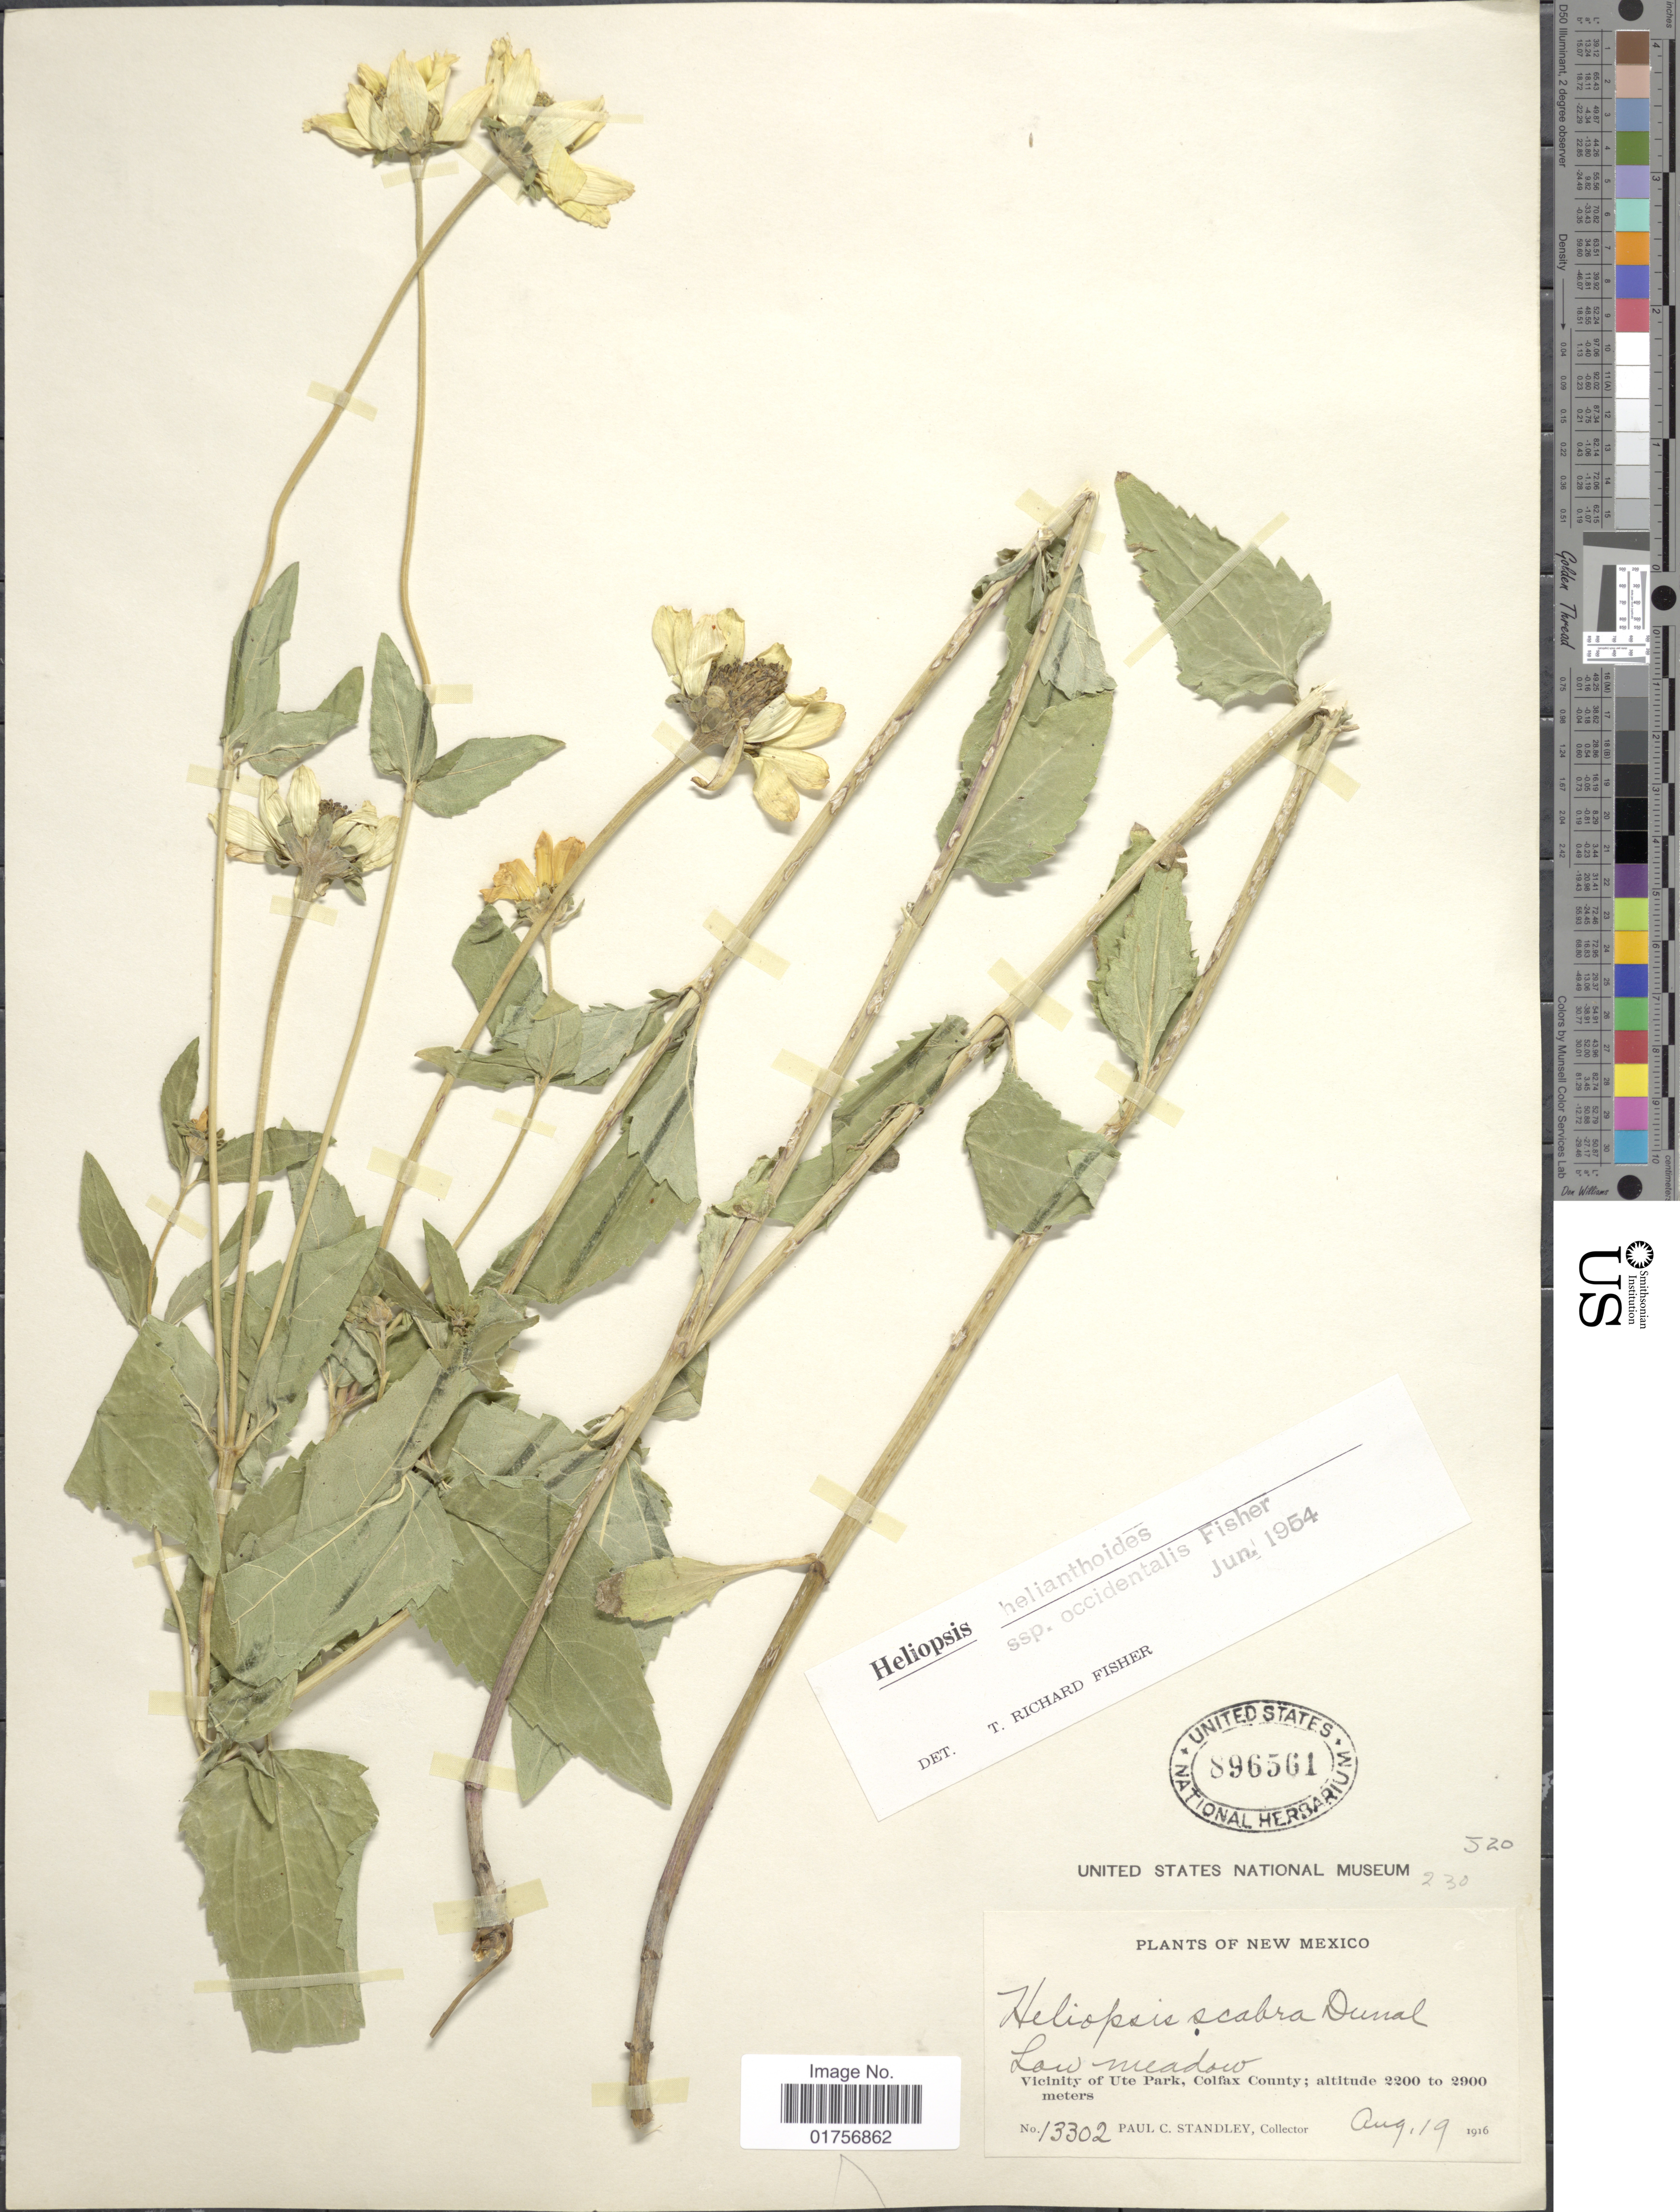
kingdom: Plantae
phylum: Tracheophyta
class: Magnoliopsida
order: Asterales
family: Asteraceae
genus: Heliopsis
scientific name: Heliopsis helianthoides subsp. occidentalis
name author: T.R. Fisher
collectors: P. C. Standley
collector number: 13302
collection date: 1916-08-19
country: United States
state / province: New Mexico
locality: Vicinity of Ute Park, Colfax County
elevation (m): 2200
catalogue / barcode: US 896561